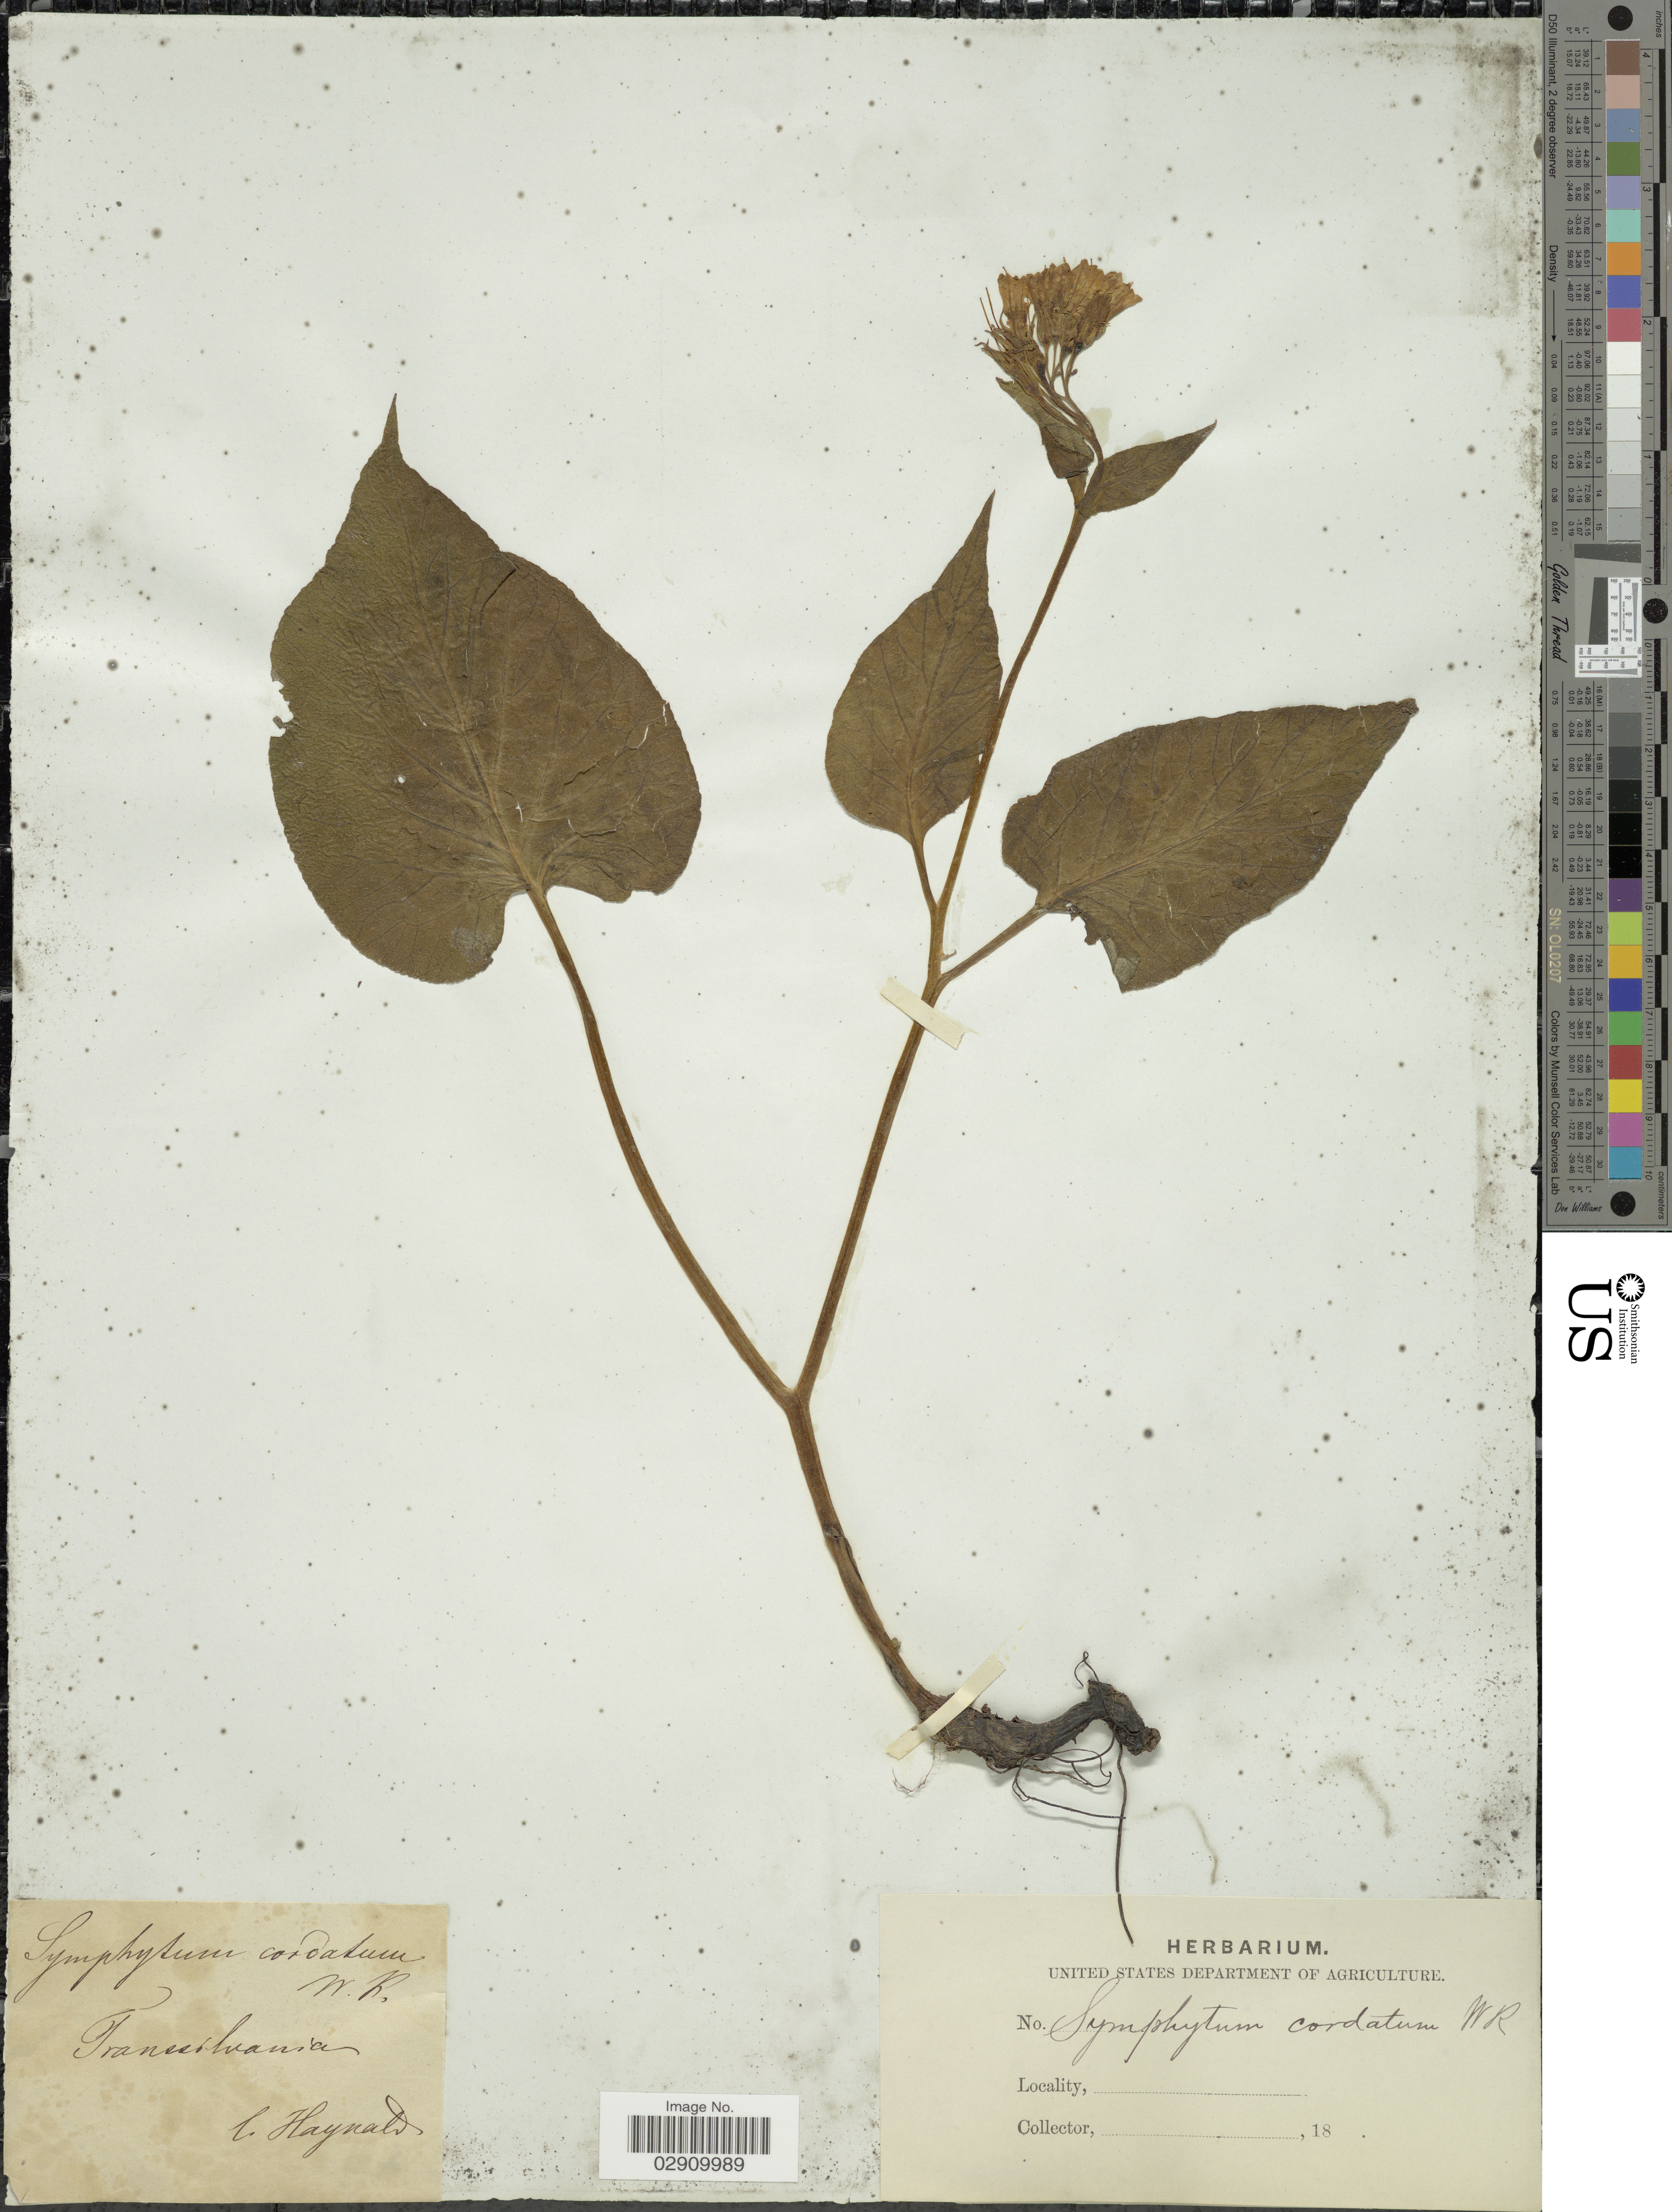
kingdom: Plantae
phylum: Tracheophyta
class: Magnoliopsida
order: Boraginales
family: Boraginaceae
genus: Symphytum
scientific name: Symphytum cordatum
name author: Waldst. & Kit.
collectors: C. Haynald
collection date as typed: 18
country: Romania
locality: Transsilvania.